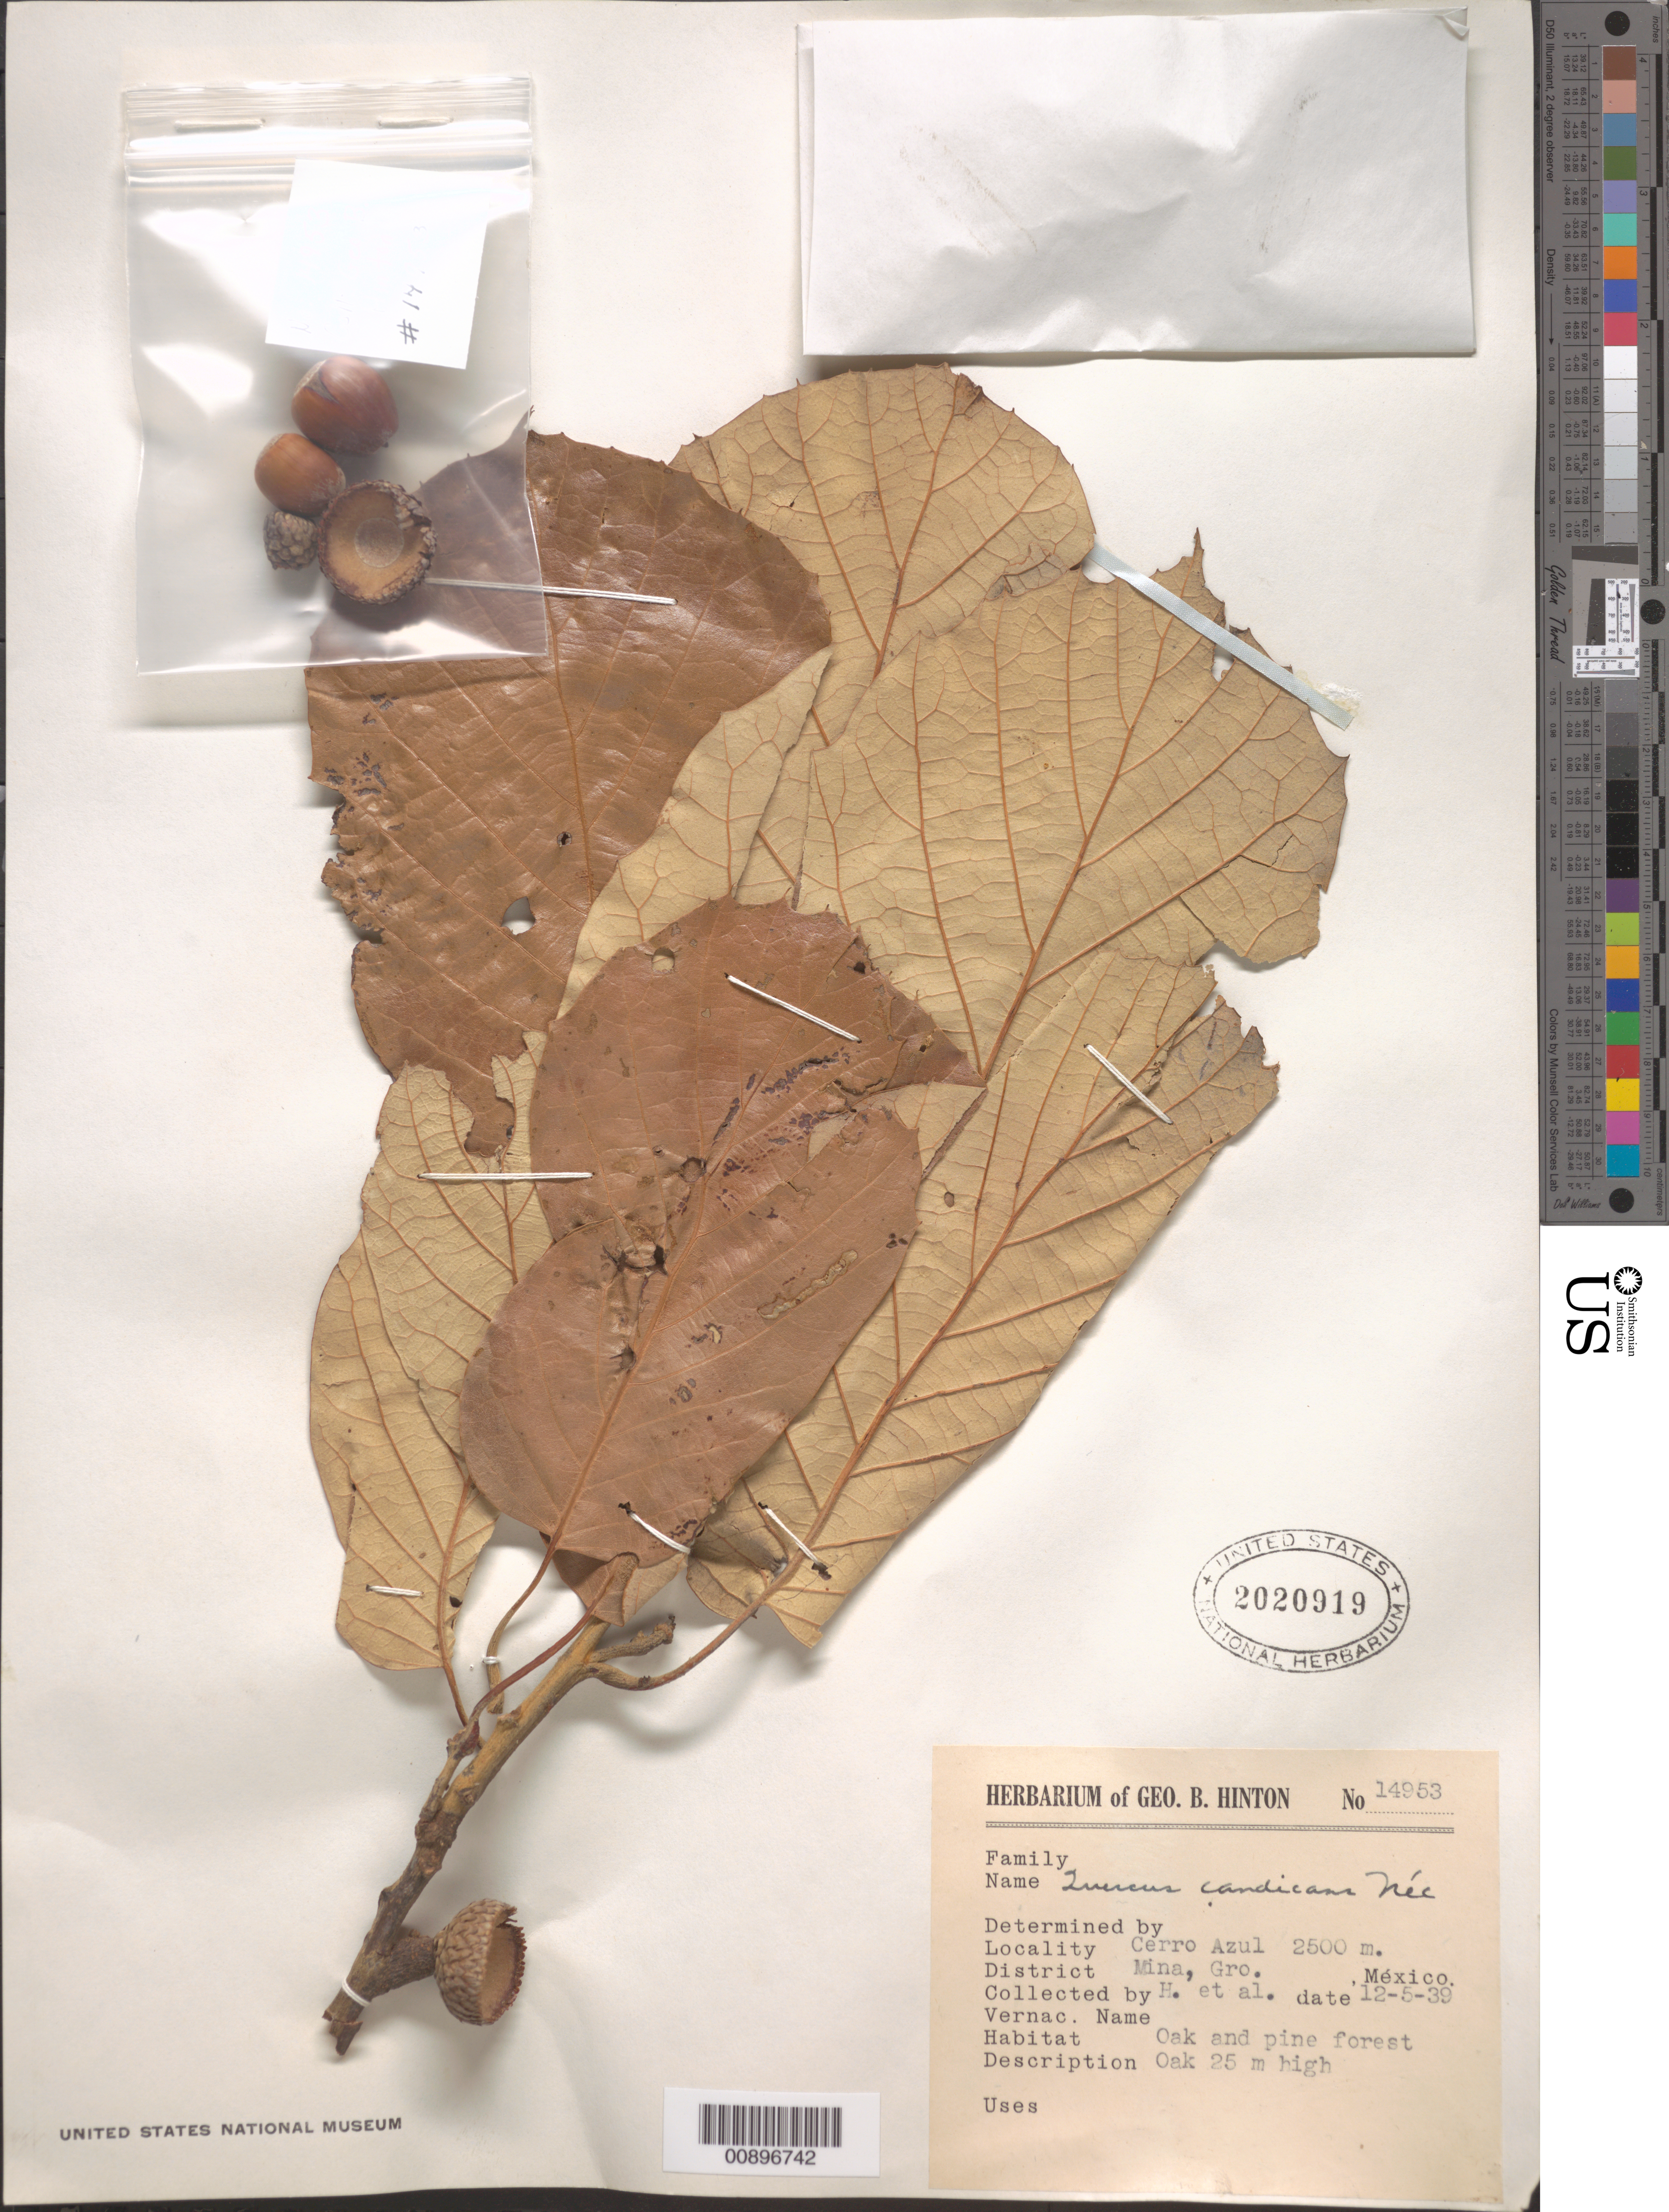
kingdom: Plantae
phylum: Tracheophyta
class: Magnoliopsida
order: Fagales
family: Fagaceae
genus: Quercus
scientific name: Quercus candicans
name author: Née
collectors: G. B. Hinton & et al.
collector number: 14953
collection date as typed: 05 Dec 1939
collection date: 1939-12-05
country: Mexico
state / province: Guerrero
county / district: Mina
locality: Cerro Azul, District Mina, Guerrero.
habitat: Oak and pine forest.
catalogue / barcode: US 2020919